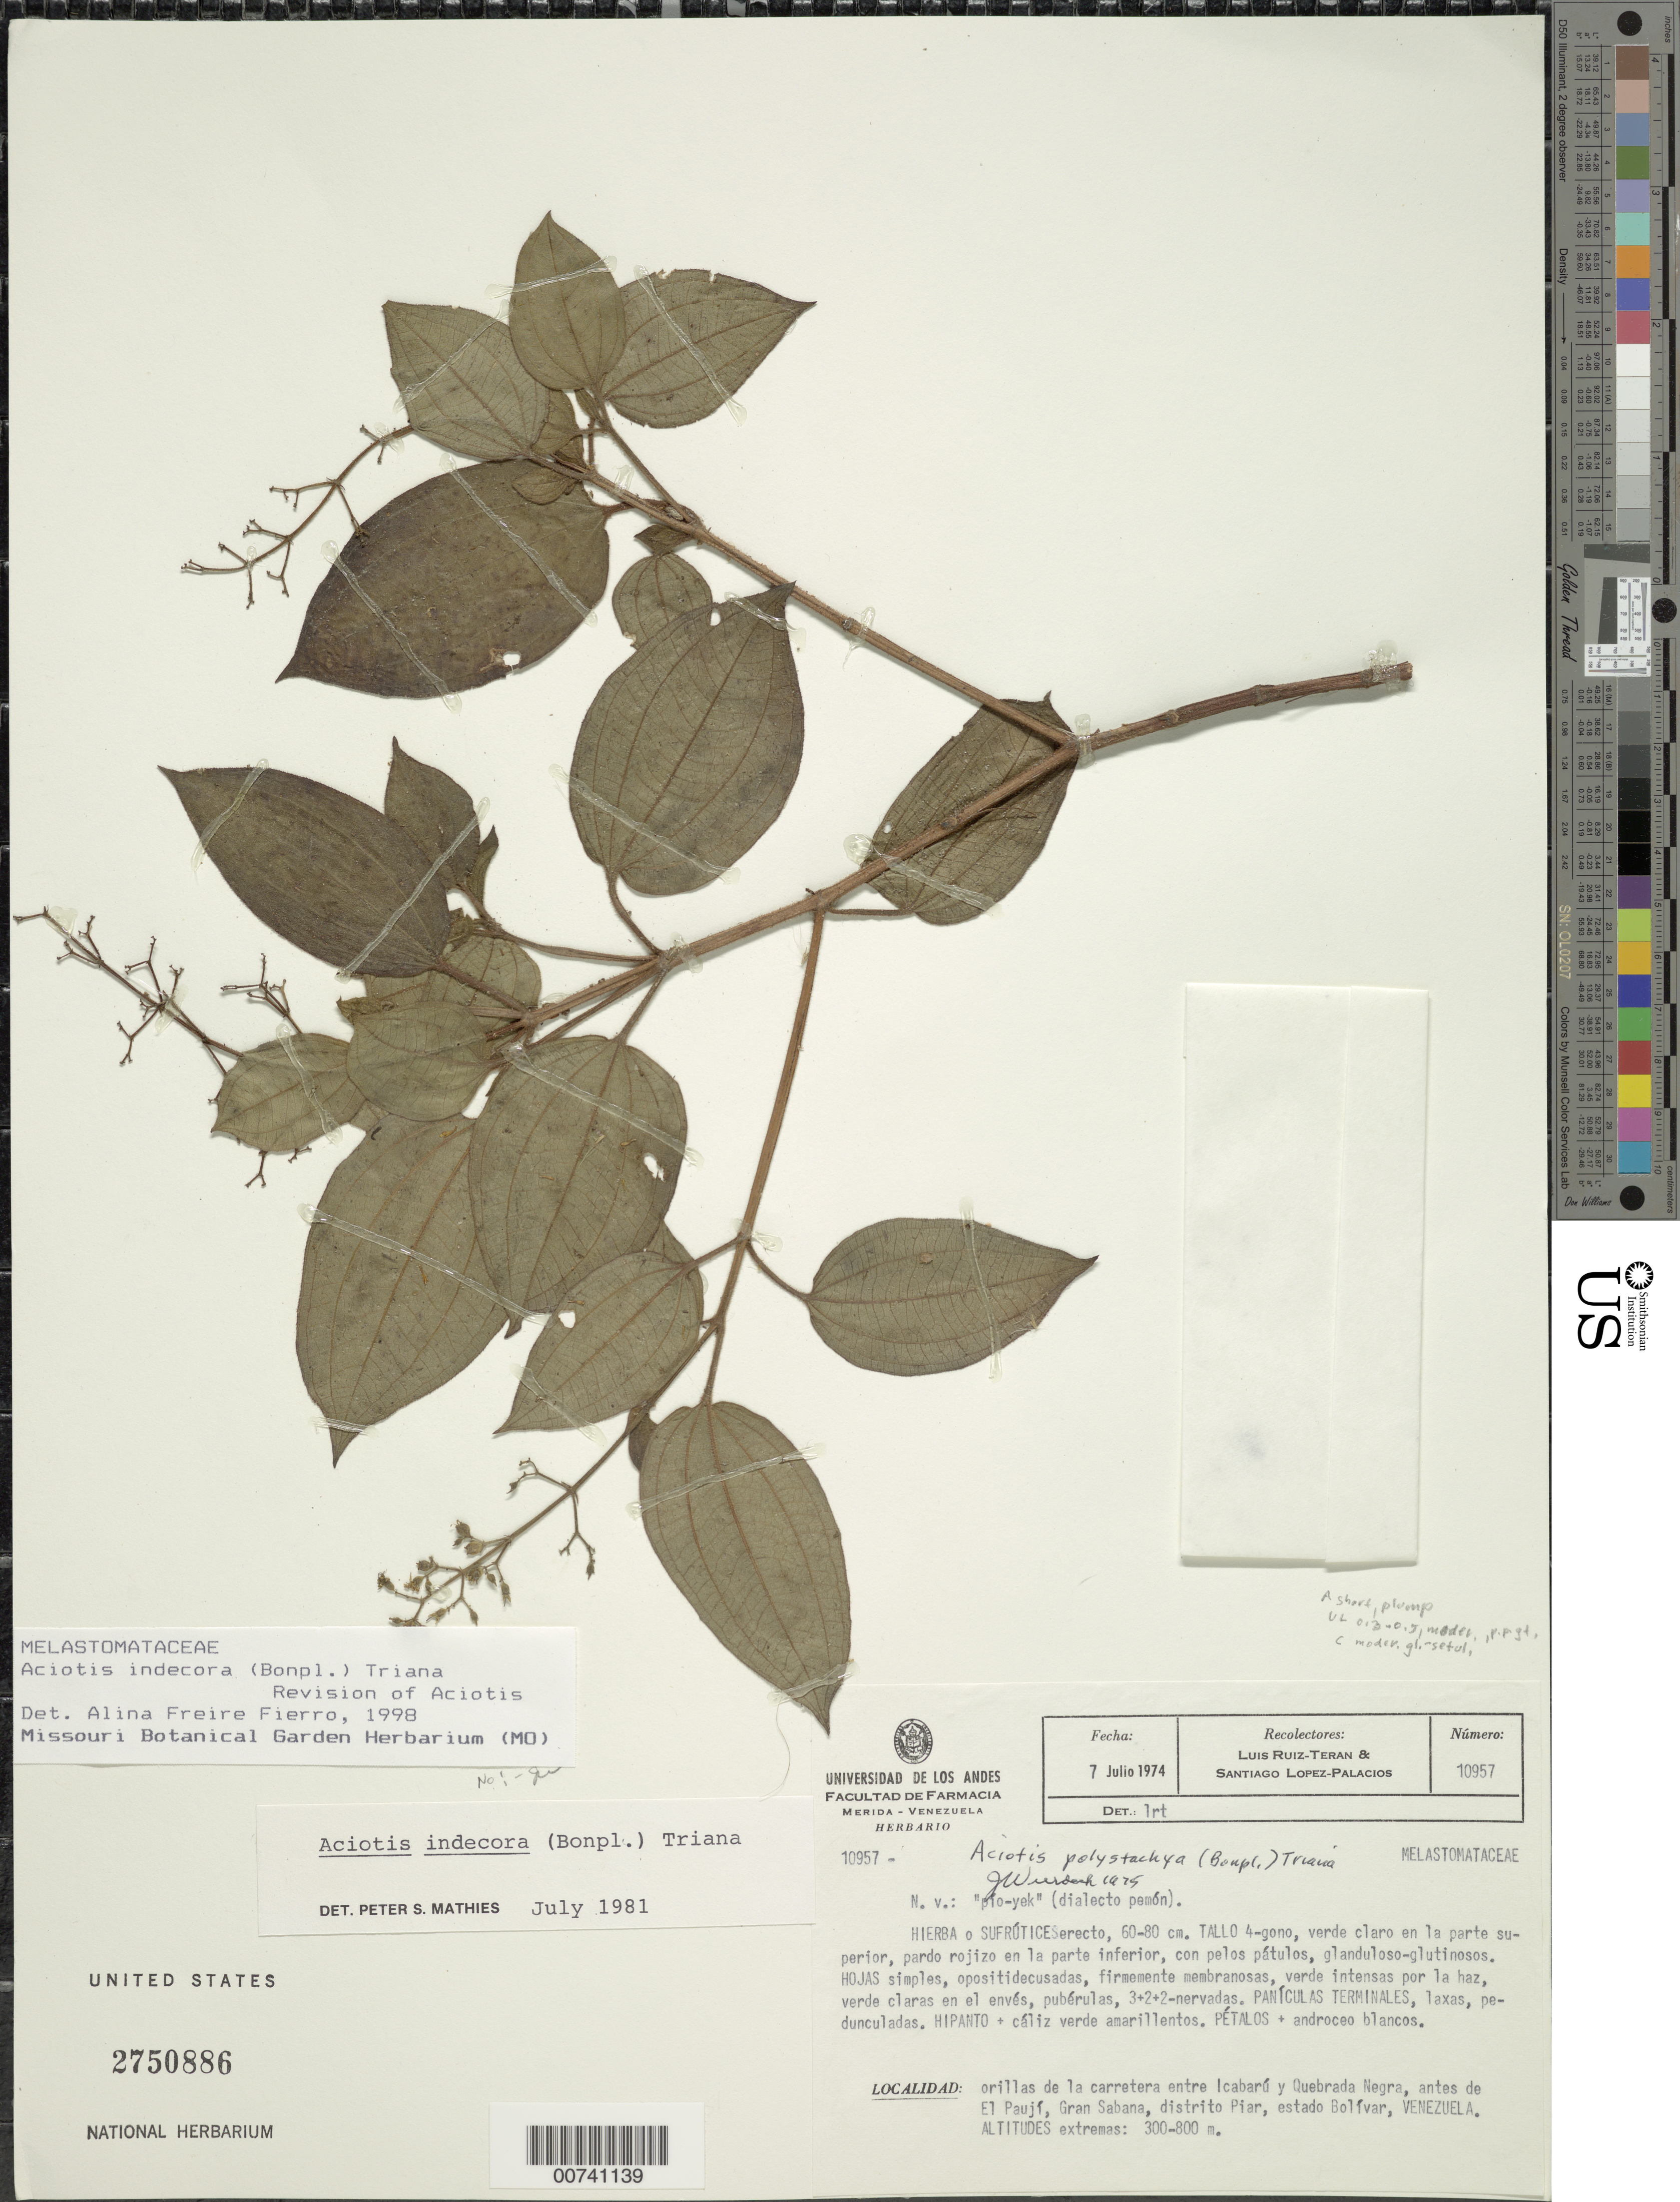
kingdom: Plantae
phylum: Tracheophyta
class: Magnoliopsida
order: Myrtales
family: Melastomataceae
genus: Aciotis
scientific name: Aciotis indecora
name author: (Bonpl.) Triana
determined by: Freire-Fierro, A.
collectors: L. E. Ruíz-Terán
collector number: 10957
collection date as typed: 7-Jul-74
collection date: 1974-07-07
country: Venezuela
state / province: Bolívar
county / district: Piar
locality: Icabarú to Quebrada Negra road, El Paují, Gran Sabana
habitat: Roadside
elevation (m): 300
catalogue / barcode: US 2750886